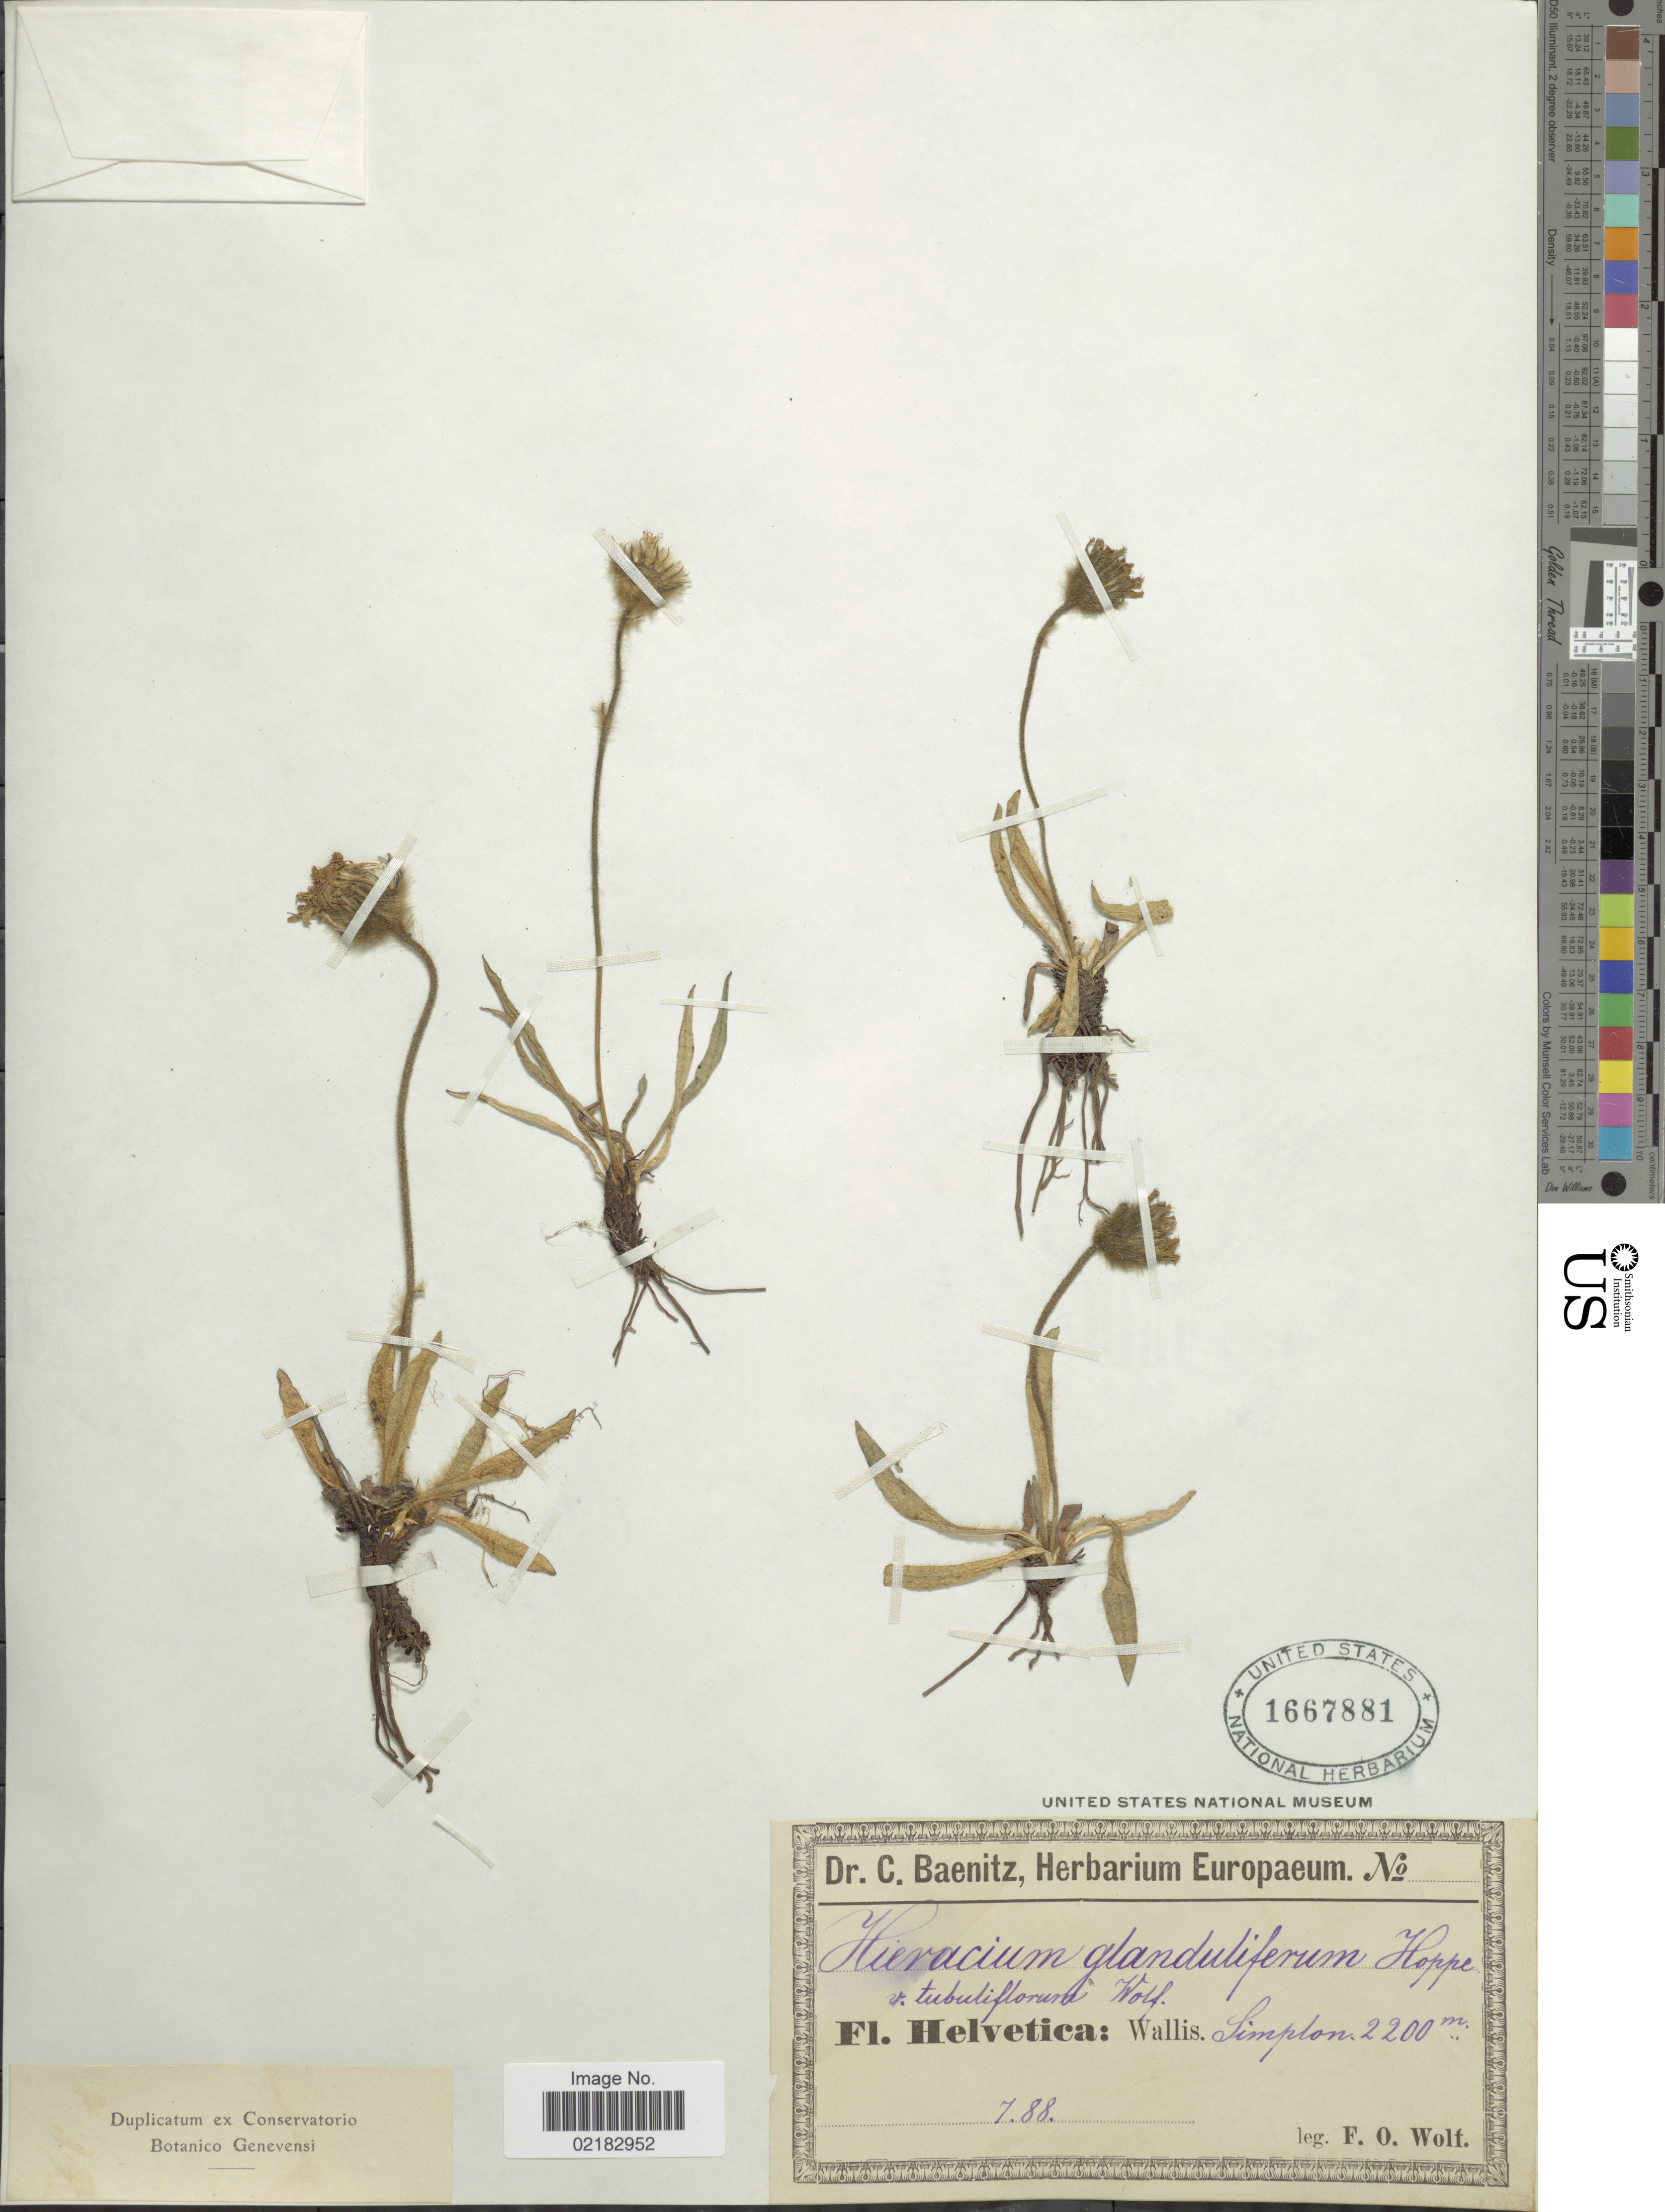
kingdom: Plantae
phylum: Tracheophyta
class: Magnoliopsida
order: Asterales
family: Asteraceae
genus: Hieracium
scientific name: Hieracium piliferum subsp. glanduliferum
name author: (Hoppe) Zahn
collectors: F. Wolf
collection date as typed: Transcribed d/m/y: /7/88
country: Switzerland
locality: Helvetica: Wallis. Simplon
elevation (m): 2200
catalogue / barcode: US 1667881